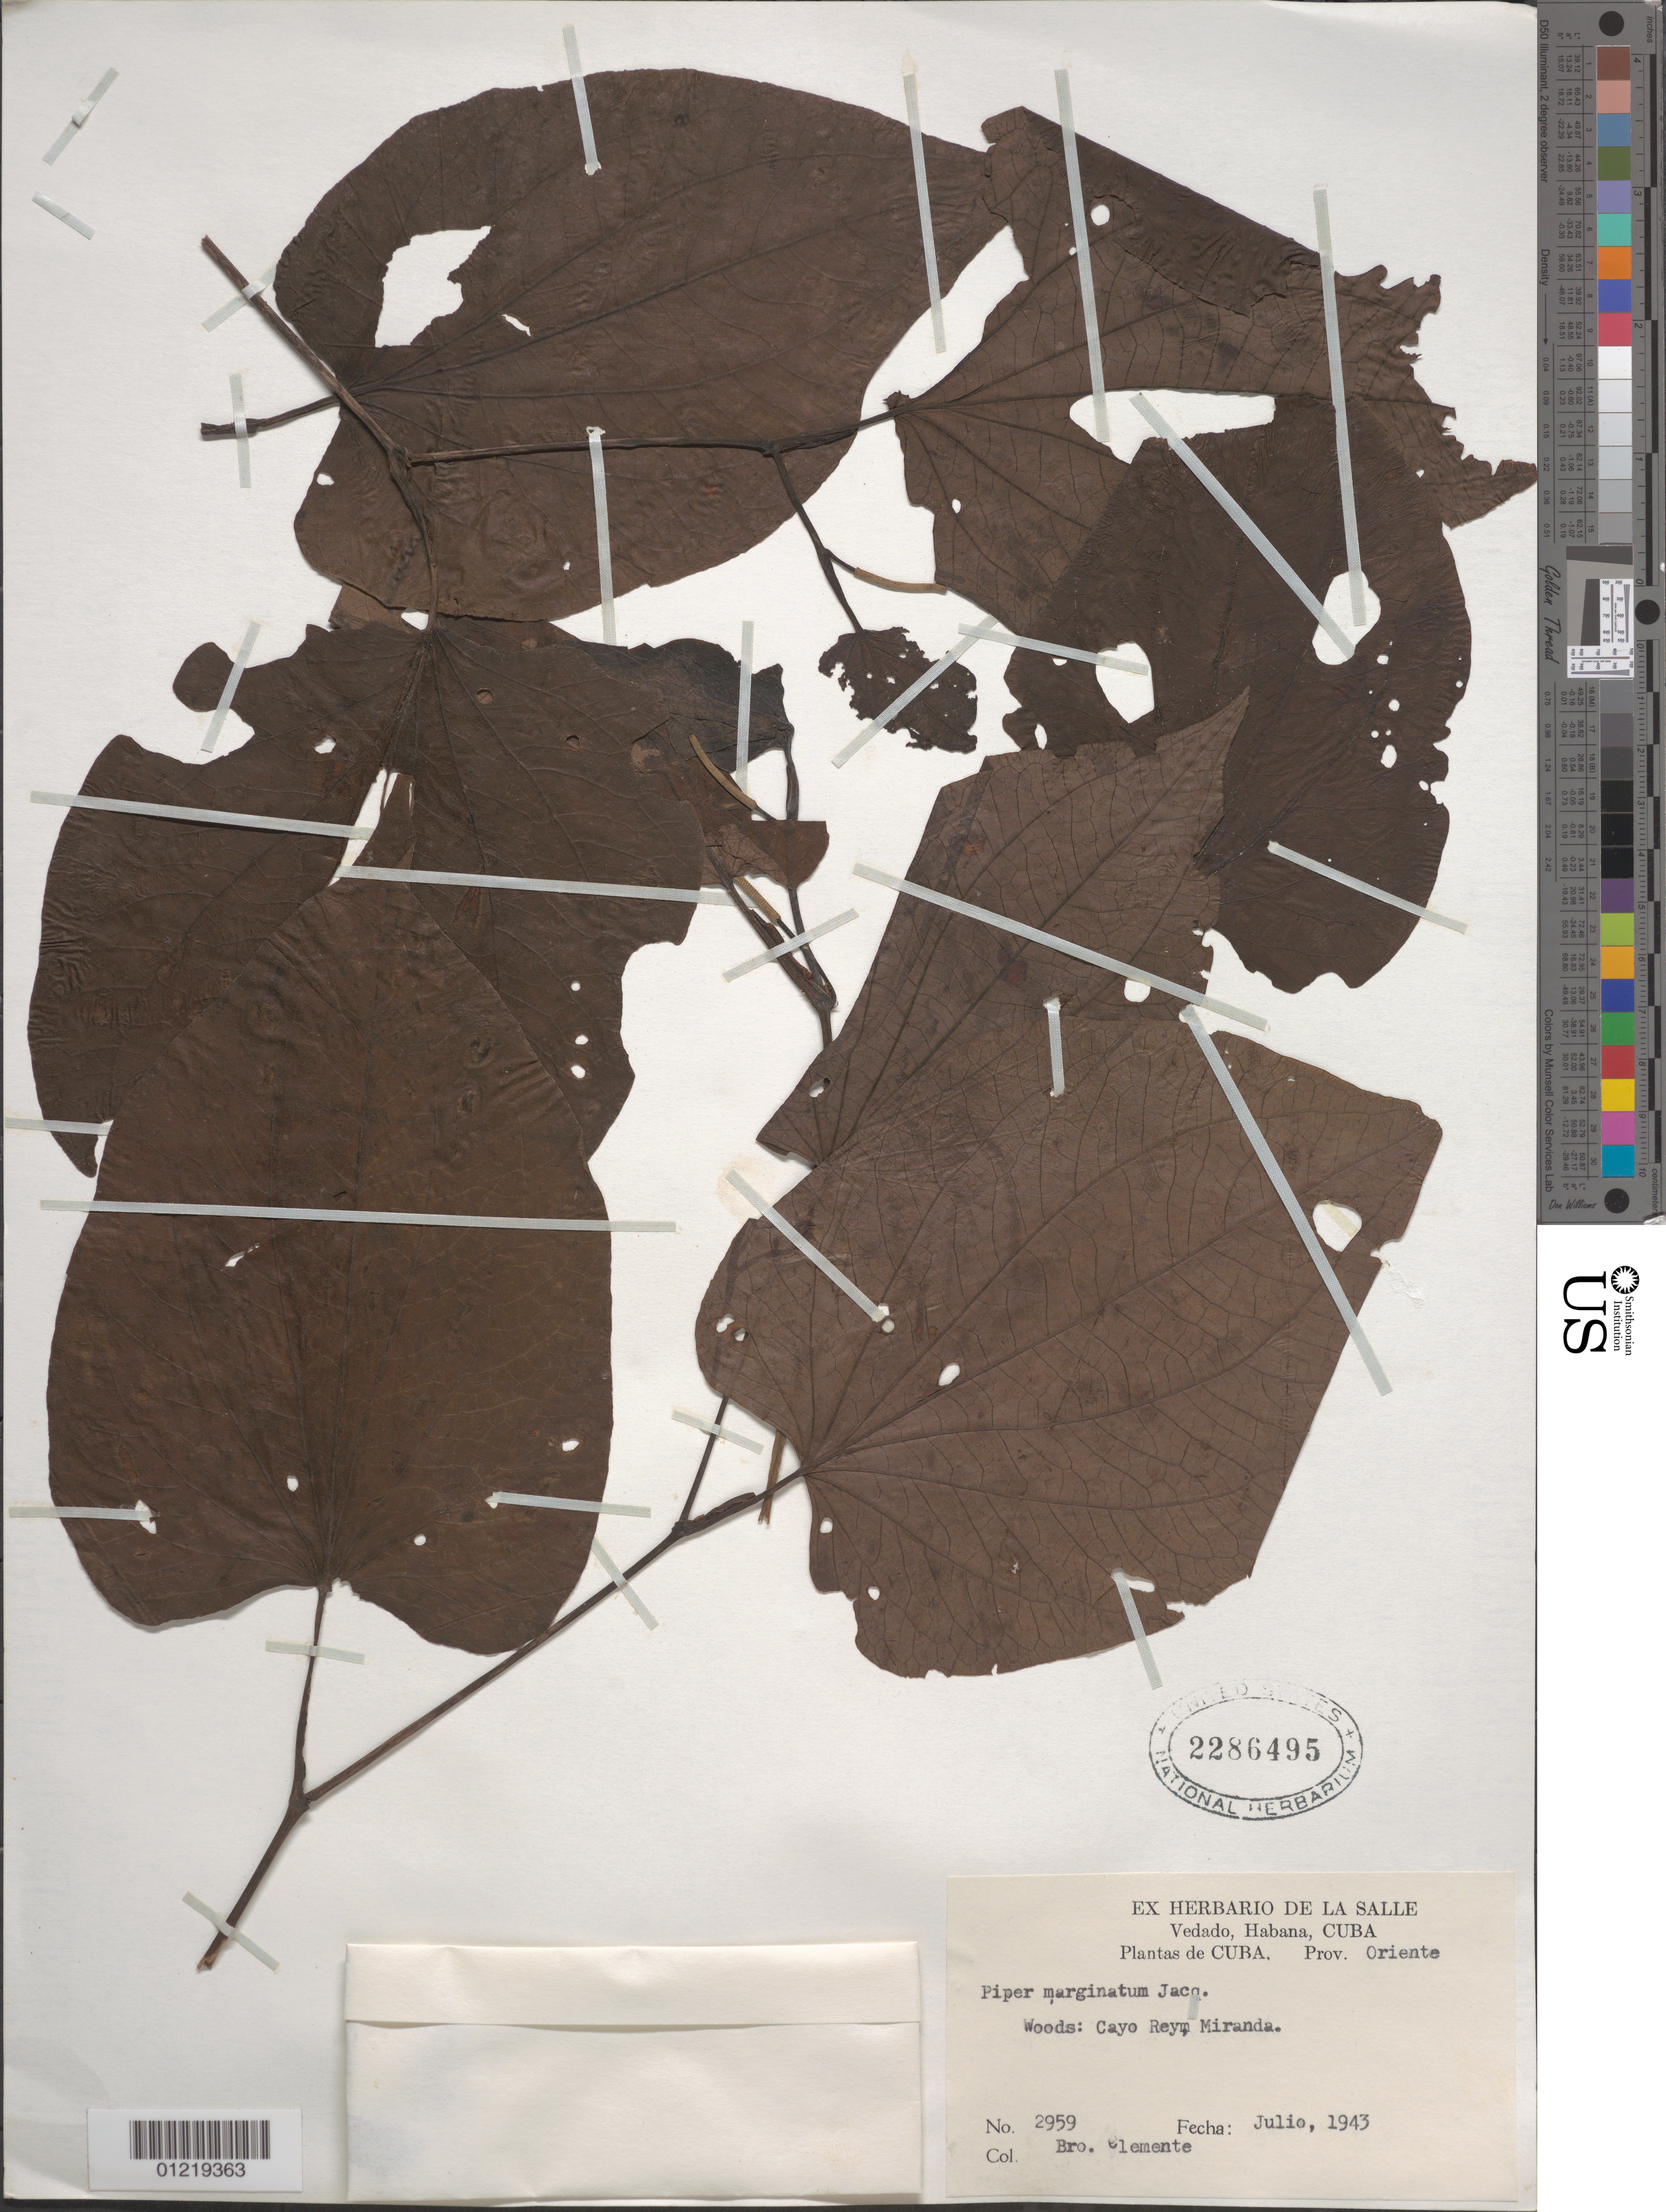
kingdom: Plantae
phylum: Tracheophyta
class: Magnoliopsida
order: Piperales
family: Piperaceae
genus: Piper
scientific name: Piper marginatum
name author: Jacq.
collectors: Bro. Clemente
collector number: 2959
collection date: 1943-07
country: Cuba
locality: Prov. Oriente, Cayo Rey, Miranda.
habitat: Woods.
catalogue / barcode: US 2286495